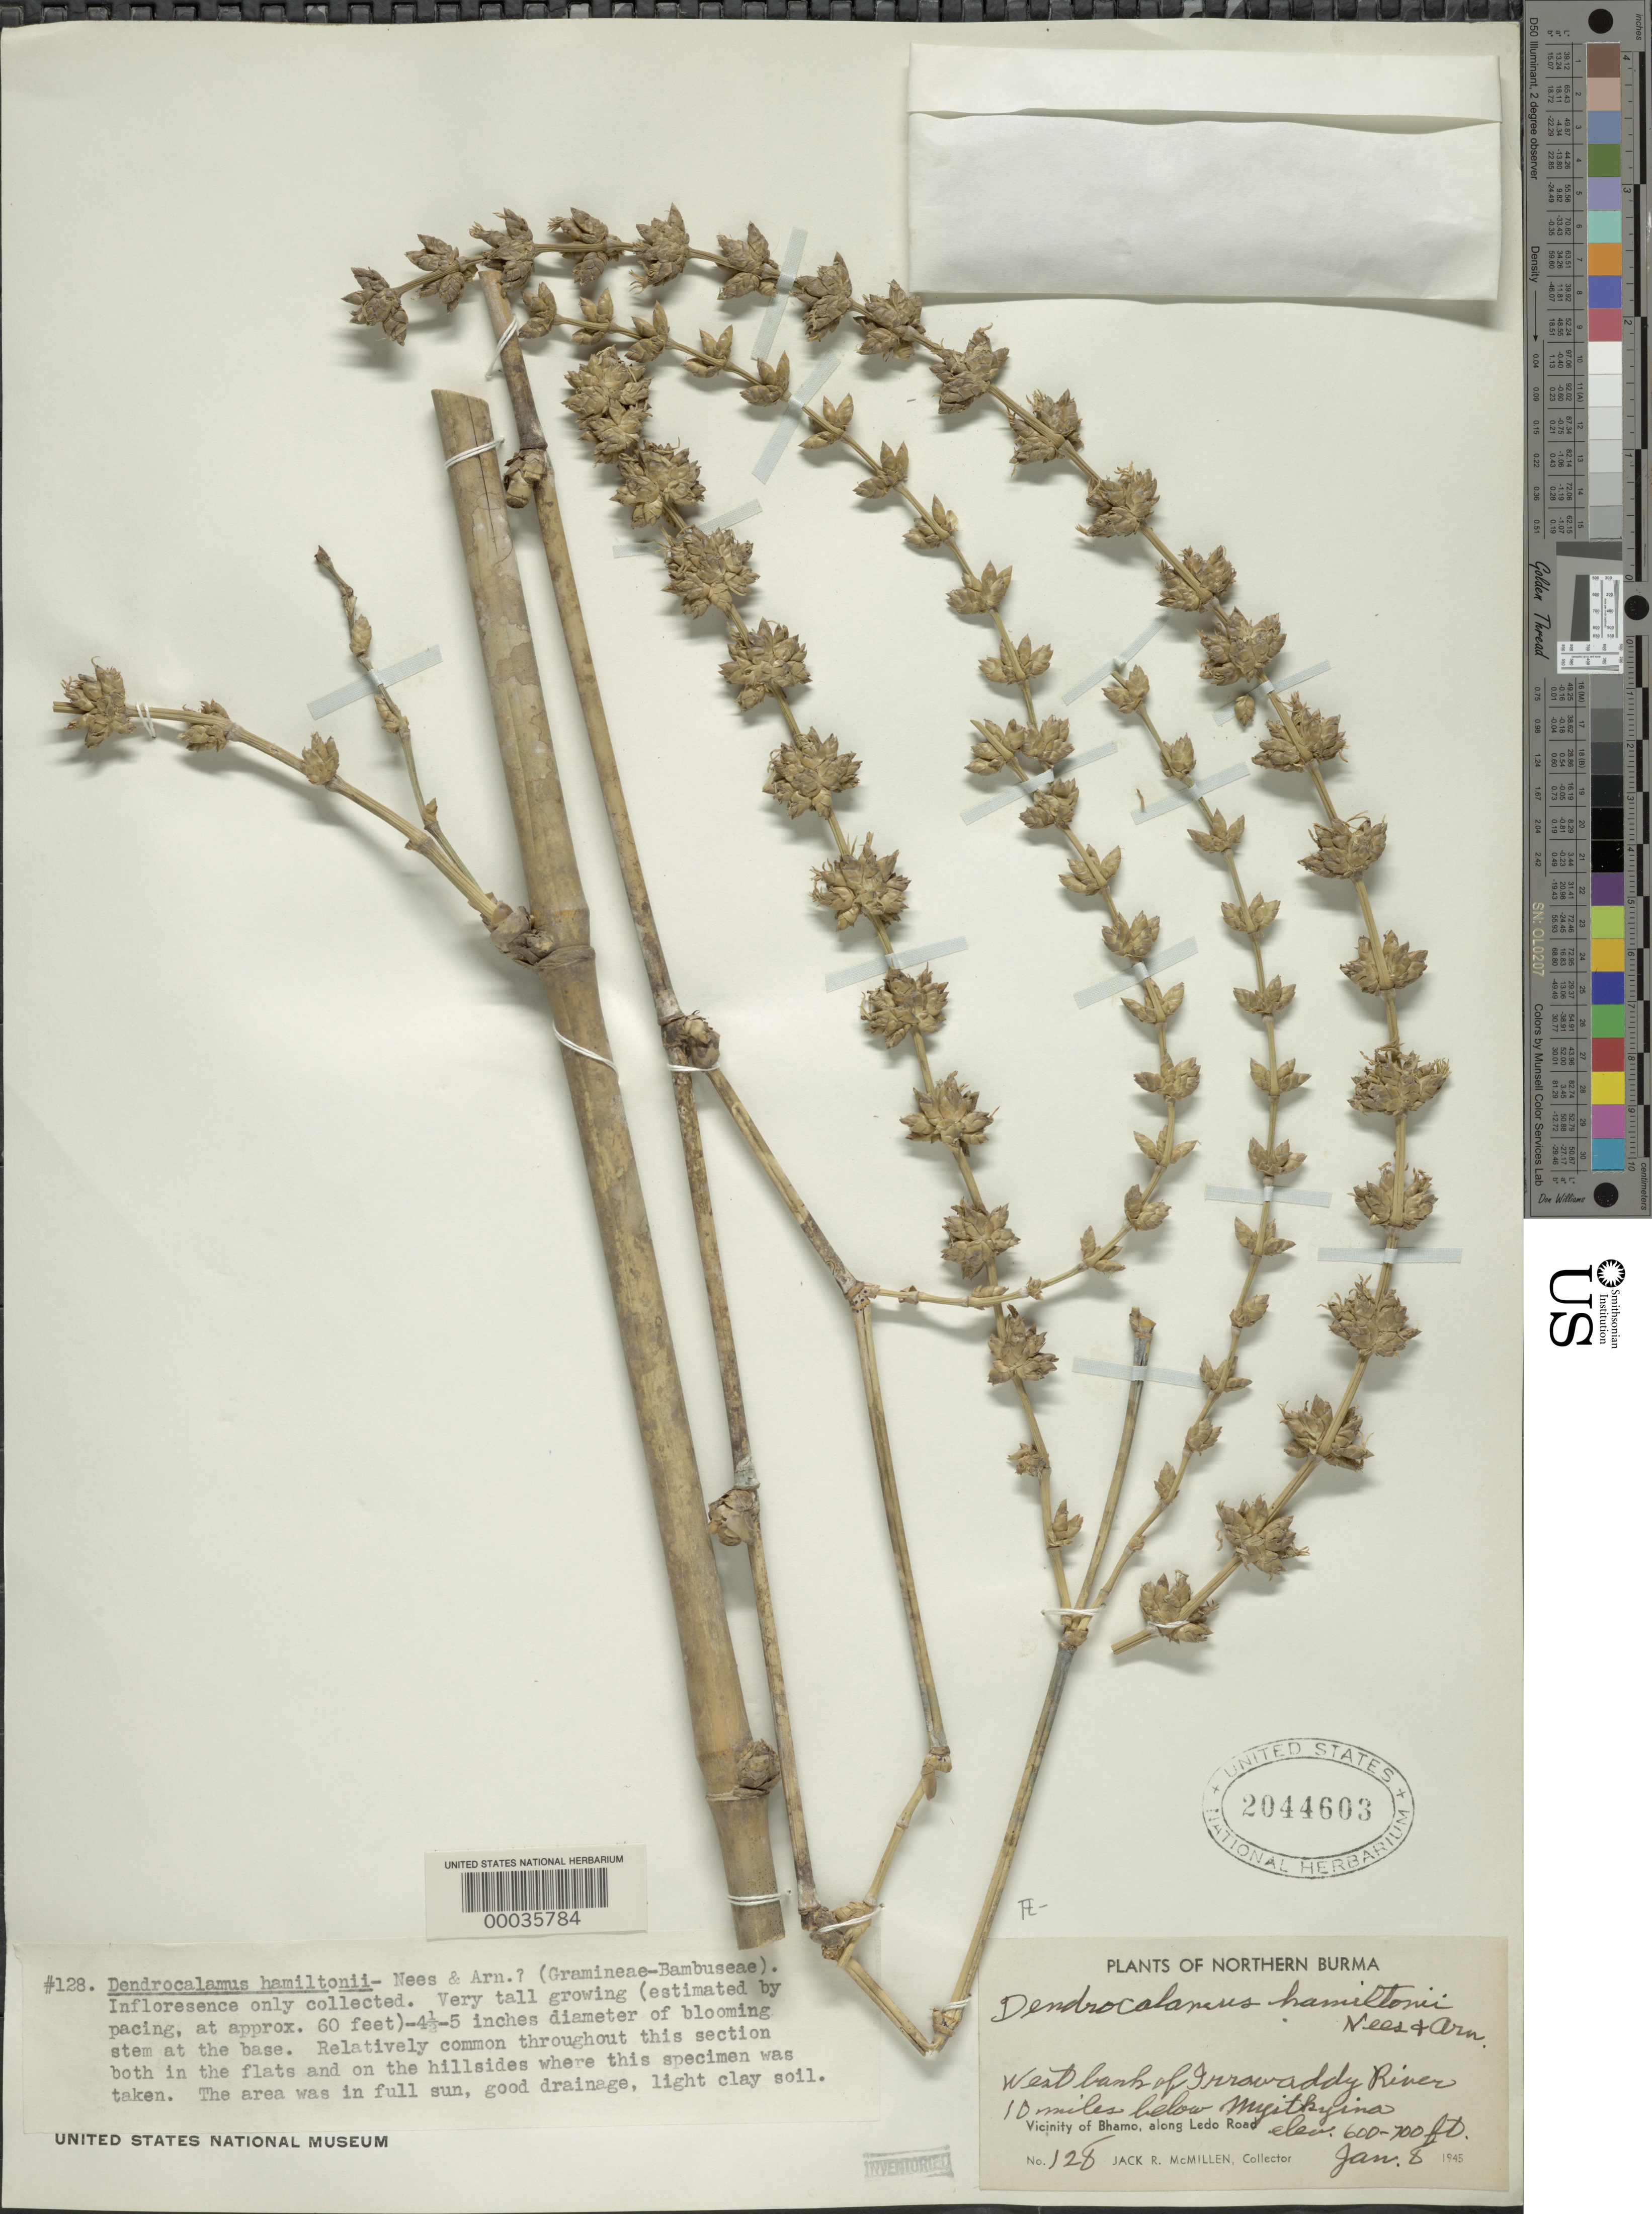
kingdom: Plantae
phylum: Tracheophyta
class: Liliopsida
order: Poales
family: Poaceae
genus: Dendrocalamus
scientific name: Dendrocalamus hamiltonii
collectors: J. McMillen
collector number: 128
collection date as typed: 08 Jan 1945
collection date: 1945-01-08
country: Myanmar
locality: Bhamo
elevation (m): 183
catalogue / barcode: US 2044603